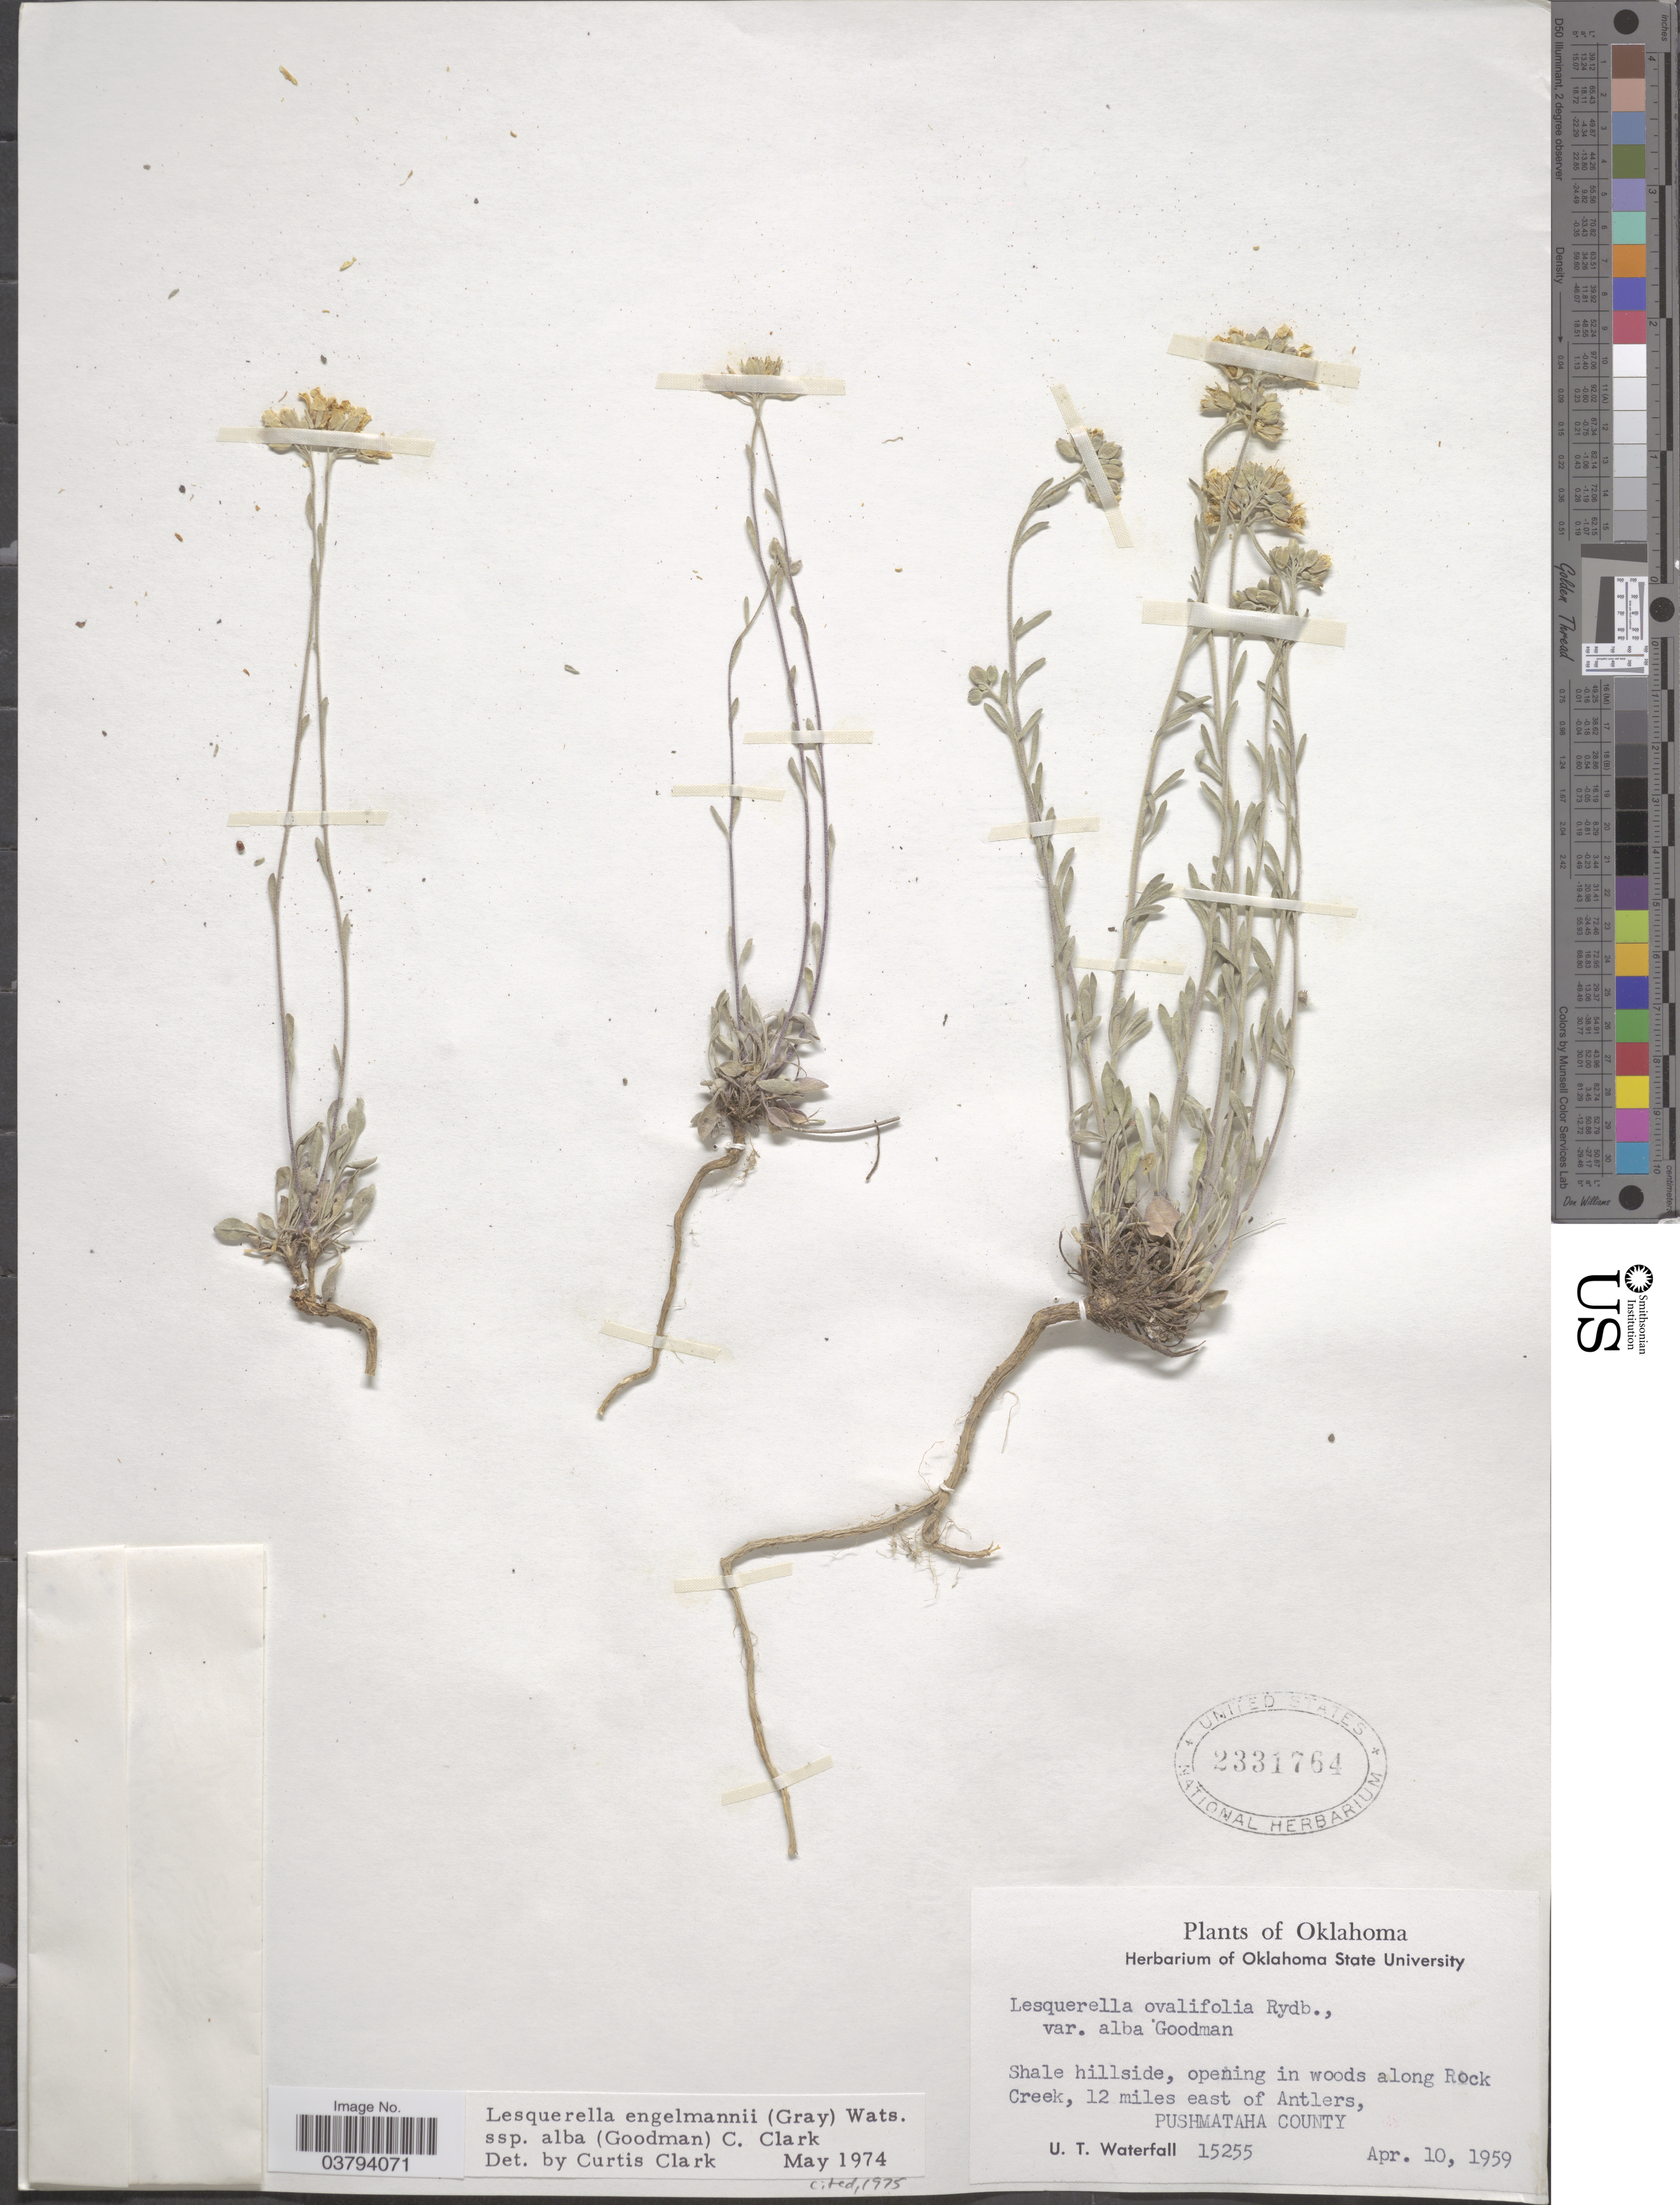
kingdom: Plantae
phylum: Tracheophyta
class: Magnoliopsida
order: Brassicales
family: Brassicaceae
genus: Lesquerella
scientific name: Lesquerella ovalifolia subsp. alba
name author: (Goodman) Rollins & E.A. Shaw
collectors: U. T. Waterfall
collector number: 15255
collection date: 1959-04-10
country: United States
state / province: Oklahoma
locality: Shale hillside, opening in woods along Rock Creek, 12 miles east of Antlers, Pushmataha County.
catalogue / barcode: US 2331764